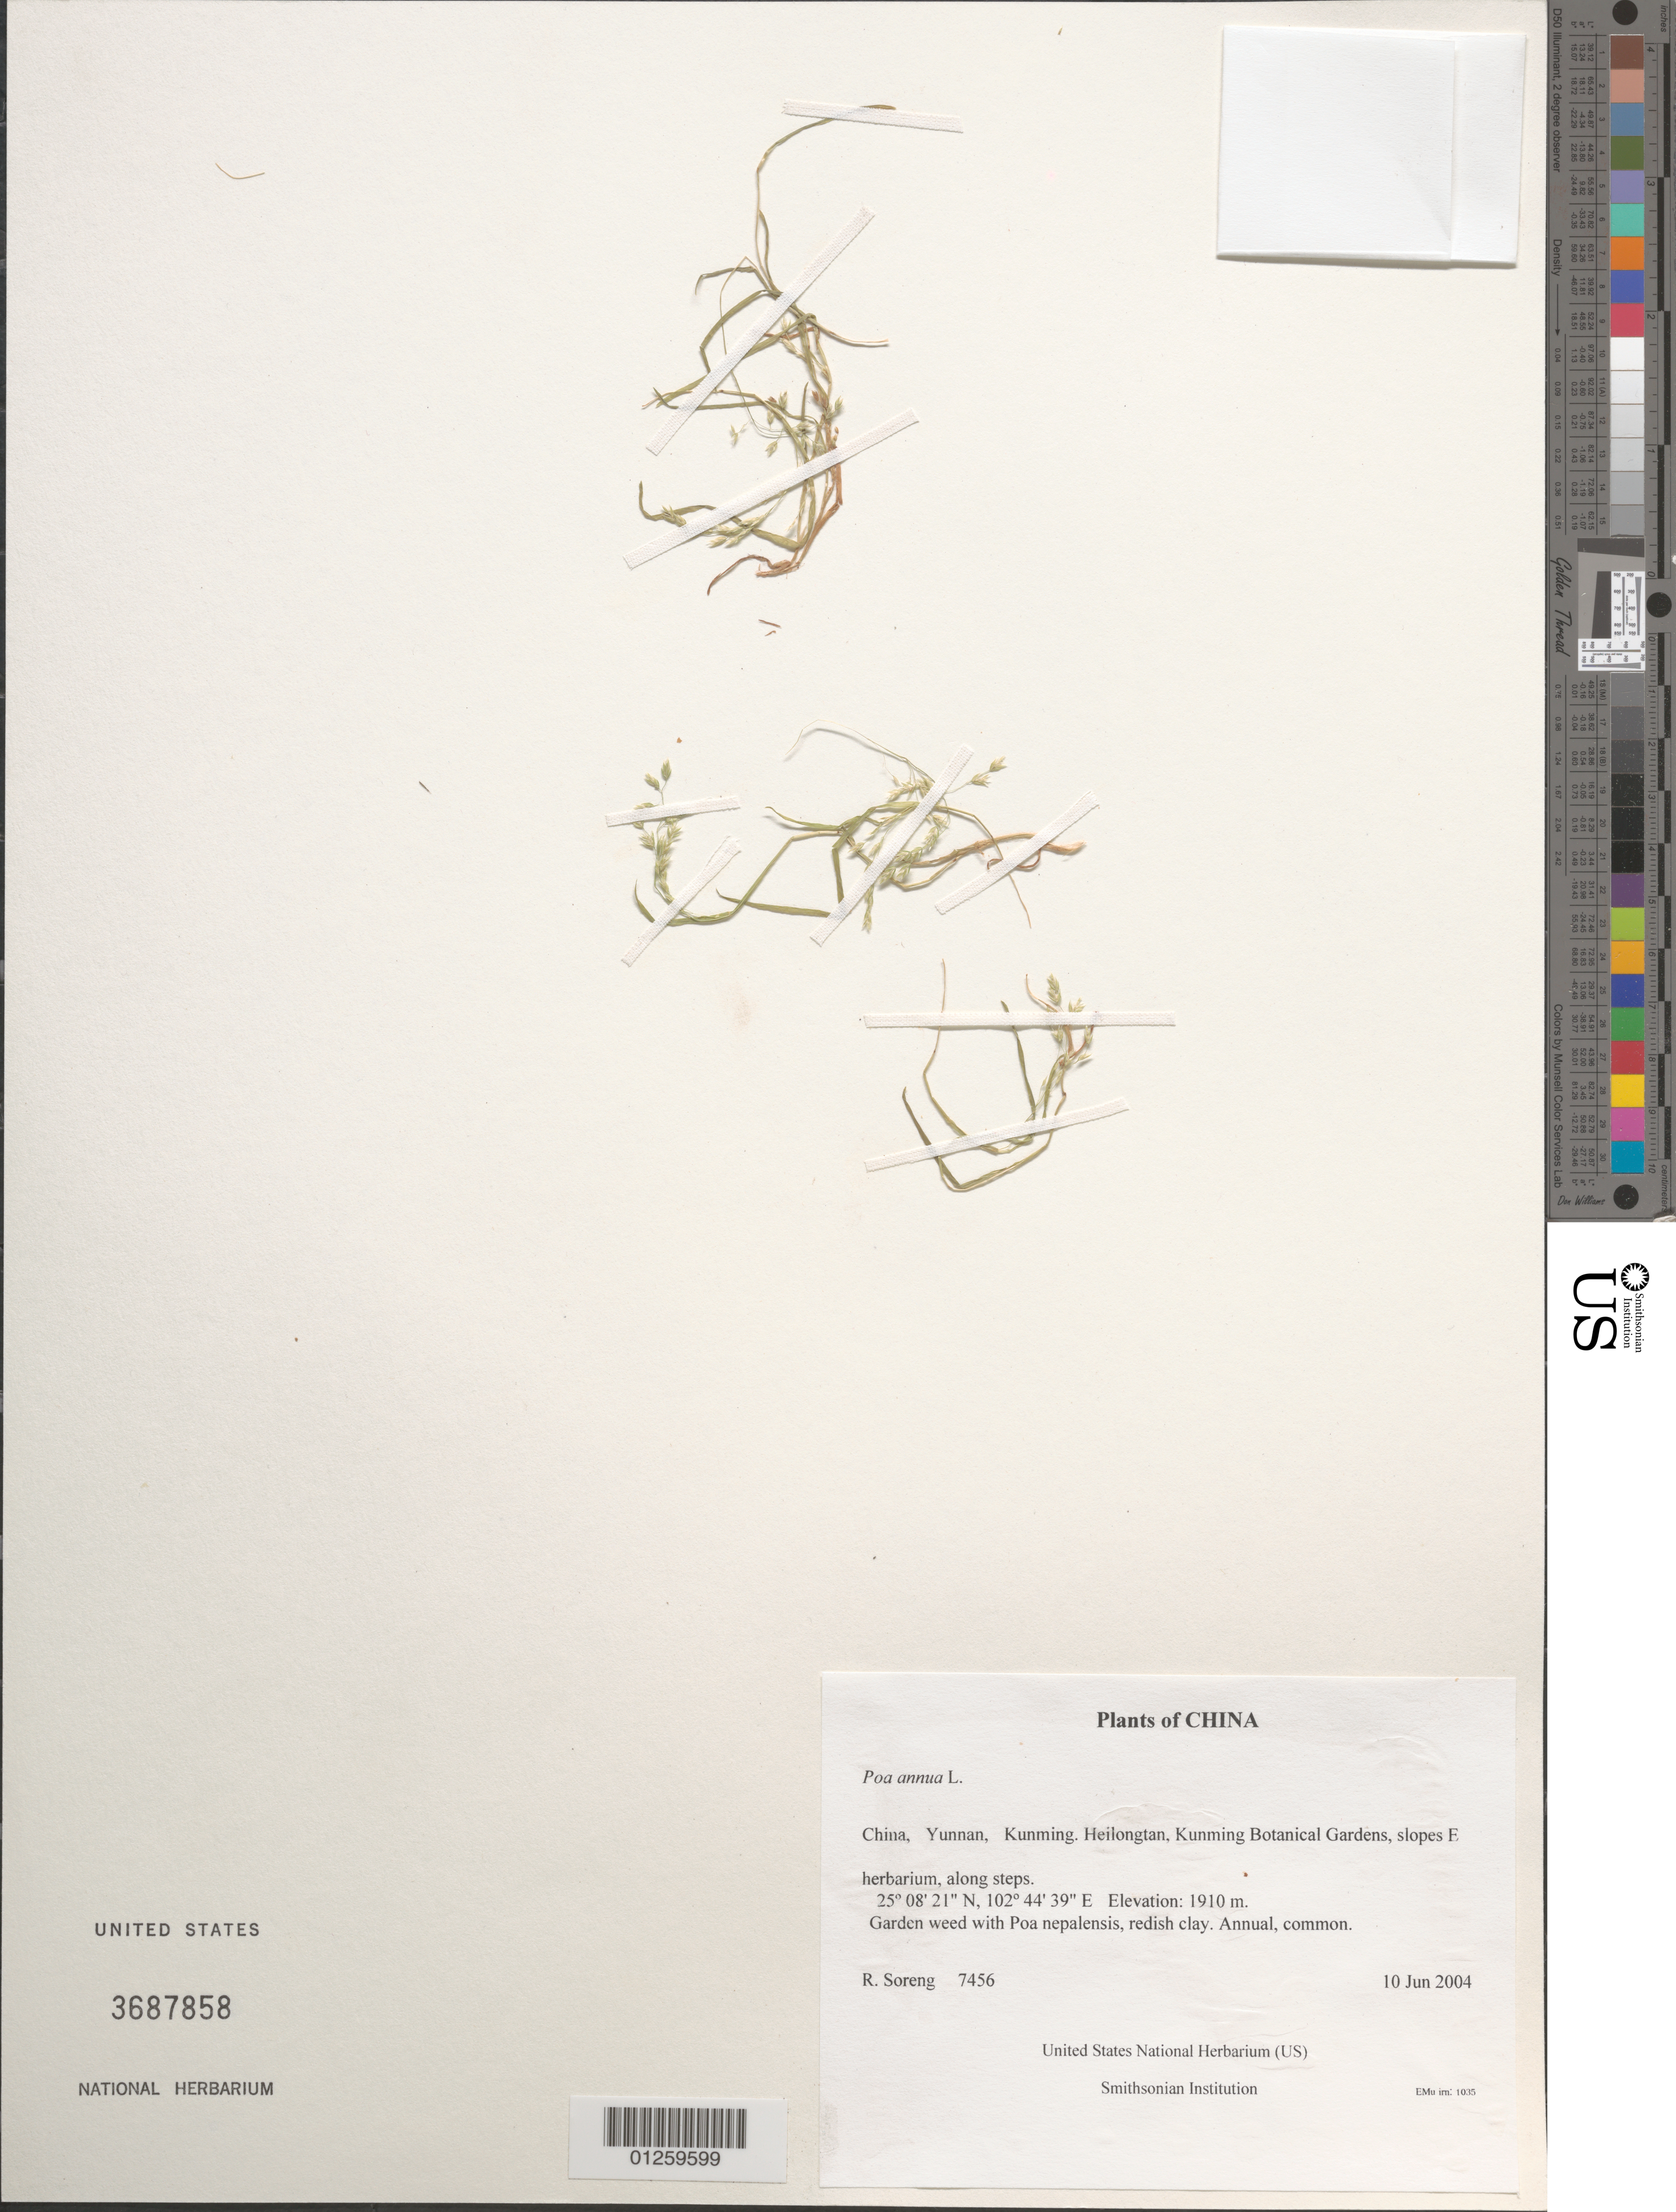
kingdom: Plantae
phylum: Tracheophyta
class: Liliopsida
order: Poales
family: Poaceae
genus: Poa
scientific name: Poa annua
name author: L.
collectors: R. J. Soreng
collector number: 7456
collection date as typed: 10 Jun 2004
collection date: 2004-06-10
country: China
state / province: Yunnan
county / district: Kunming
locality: Heilongtan, Kunming Botanical Gardens, slopes E of herbarium, along steps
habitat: Garden weed with Poa nepalensis, redish clay.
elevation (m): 1910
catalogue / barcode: US 3687858